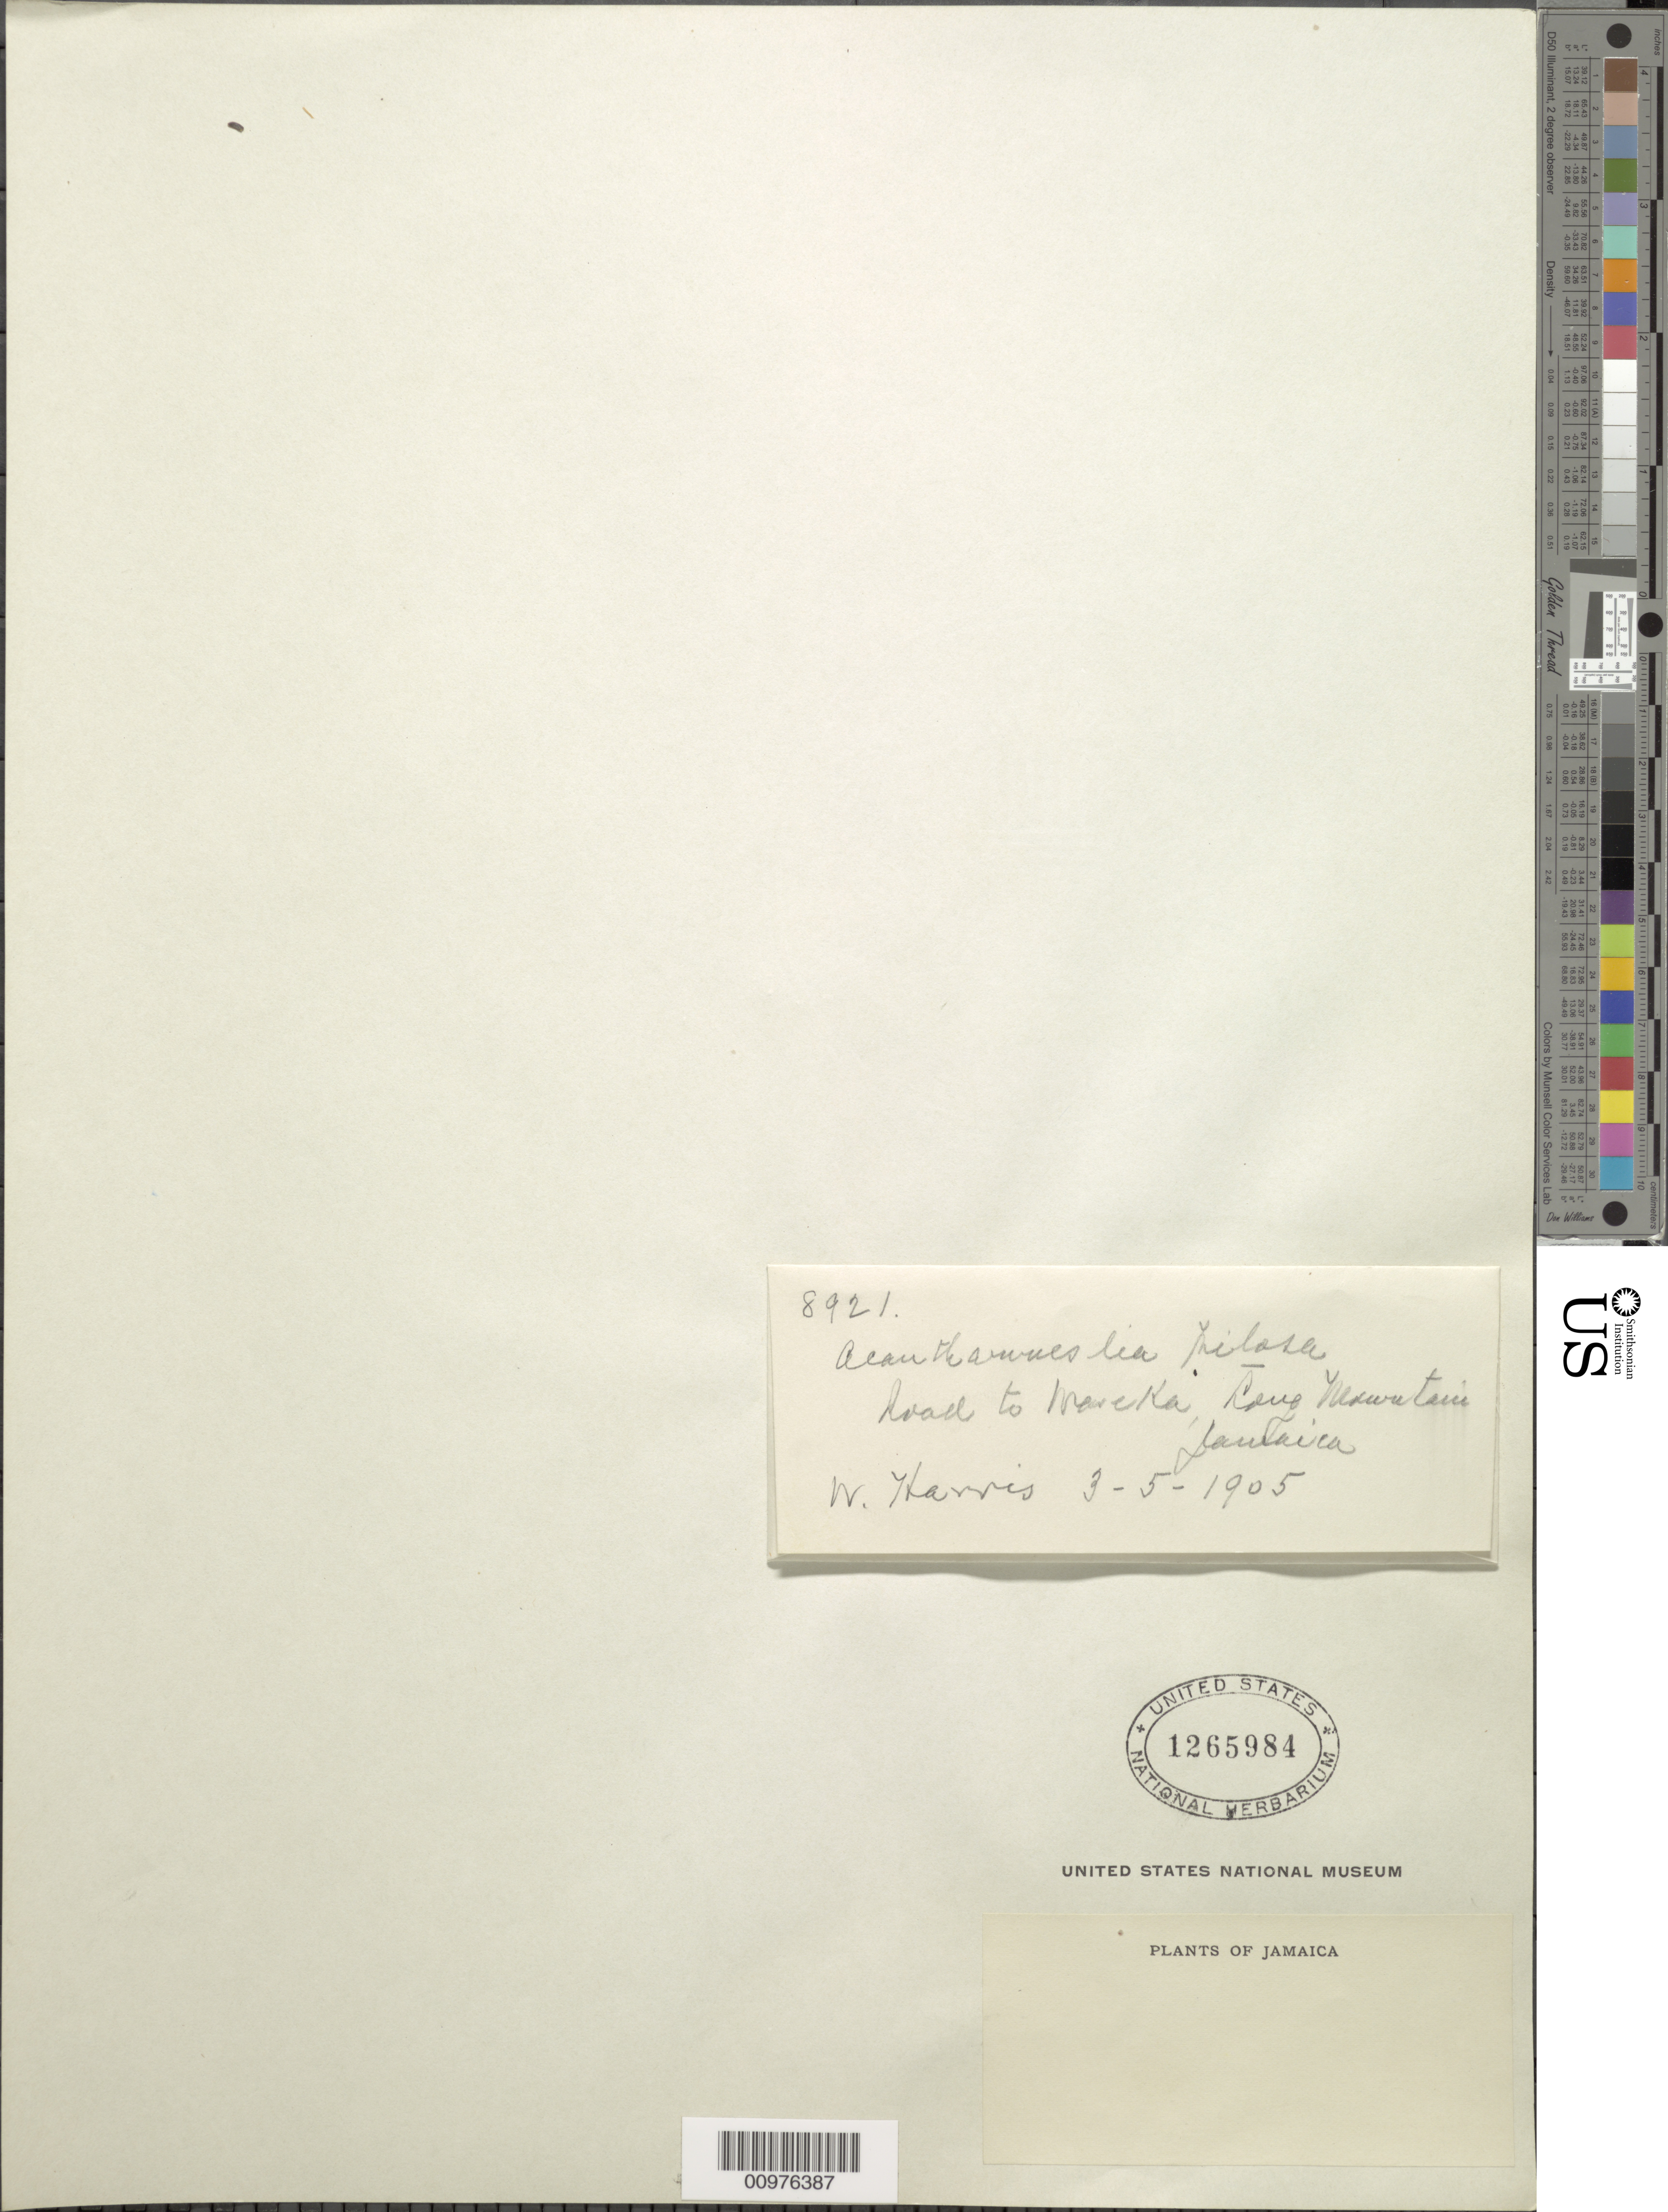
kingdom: Plantae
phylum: Tracheophyta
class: Magnoliopsida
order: Fabales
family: Fabaceae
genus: Calliandra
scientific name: Calliandra pilosa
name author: (Bertero & DC.) Urb.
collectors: W. H. Harris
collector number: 8921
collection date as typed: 03 May 1905 or 05 Mar 1905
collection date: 1905-03-05 or 1905-05-03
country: Jamaica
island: Jamaica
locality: road to Mareka (hard to read might be Marella, Mereka?) (...next word is unclear too-- best guess-) Blue Mountains, Jamaica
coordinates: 0 N, 0 E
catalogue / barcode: US 1265984